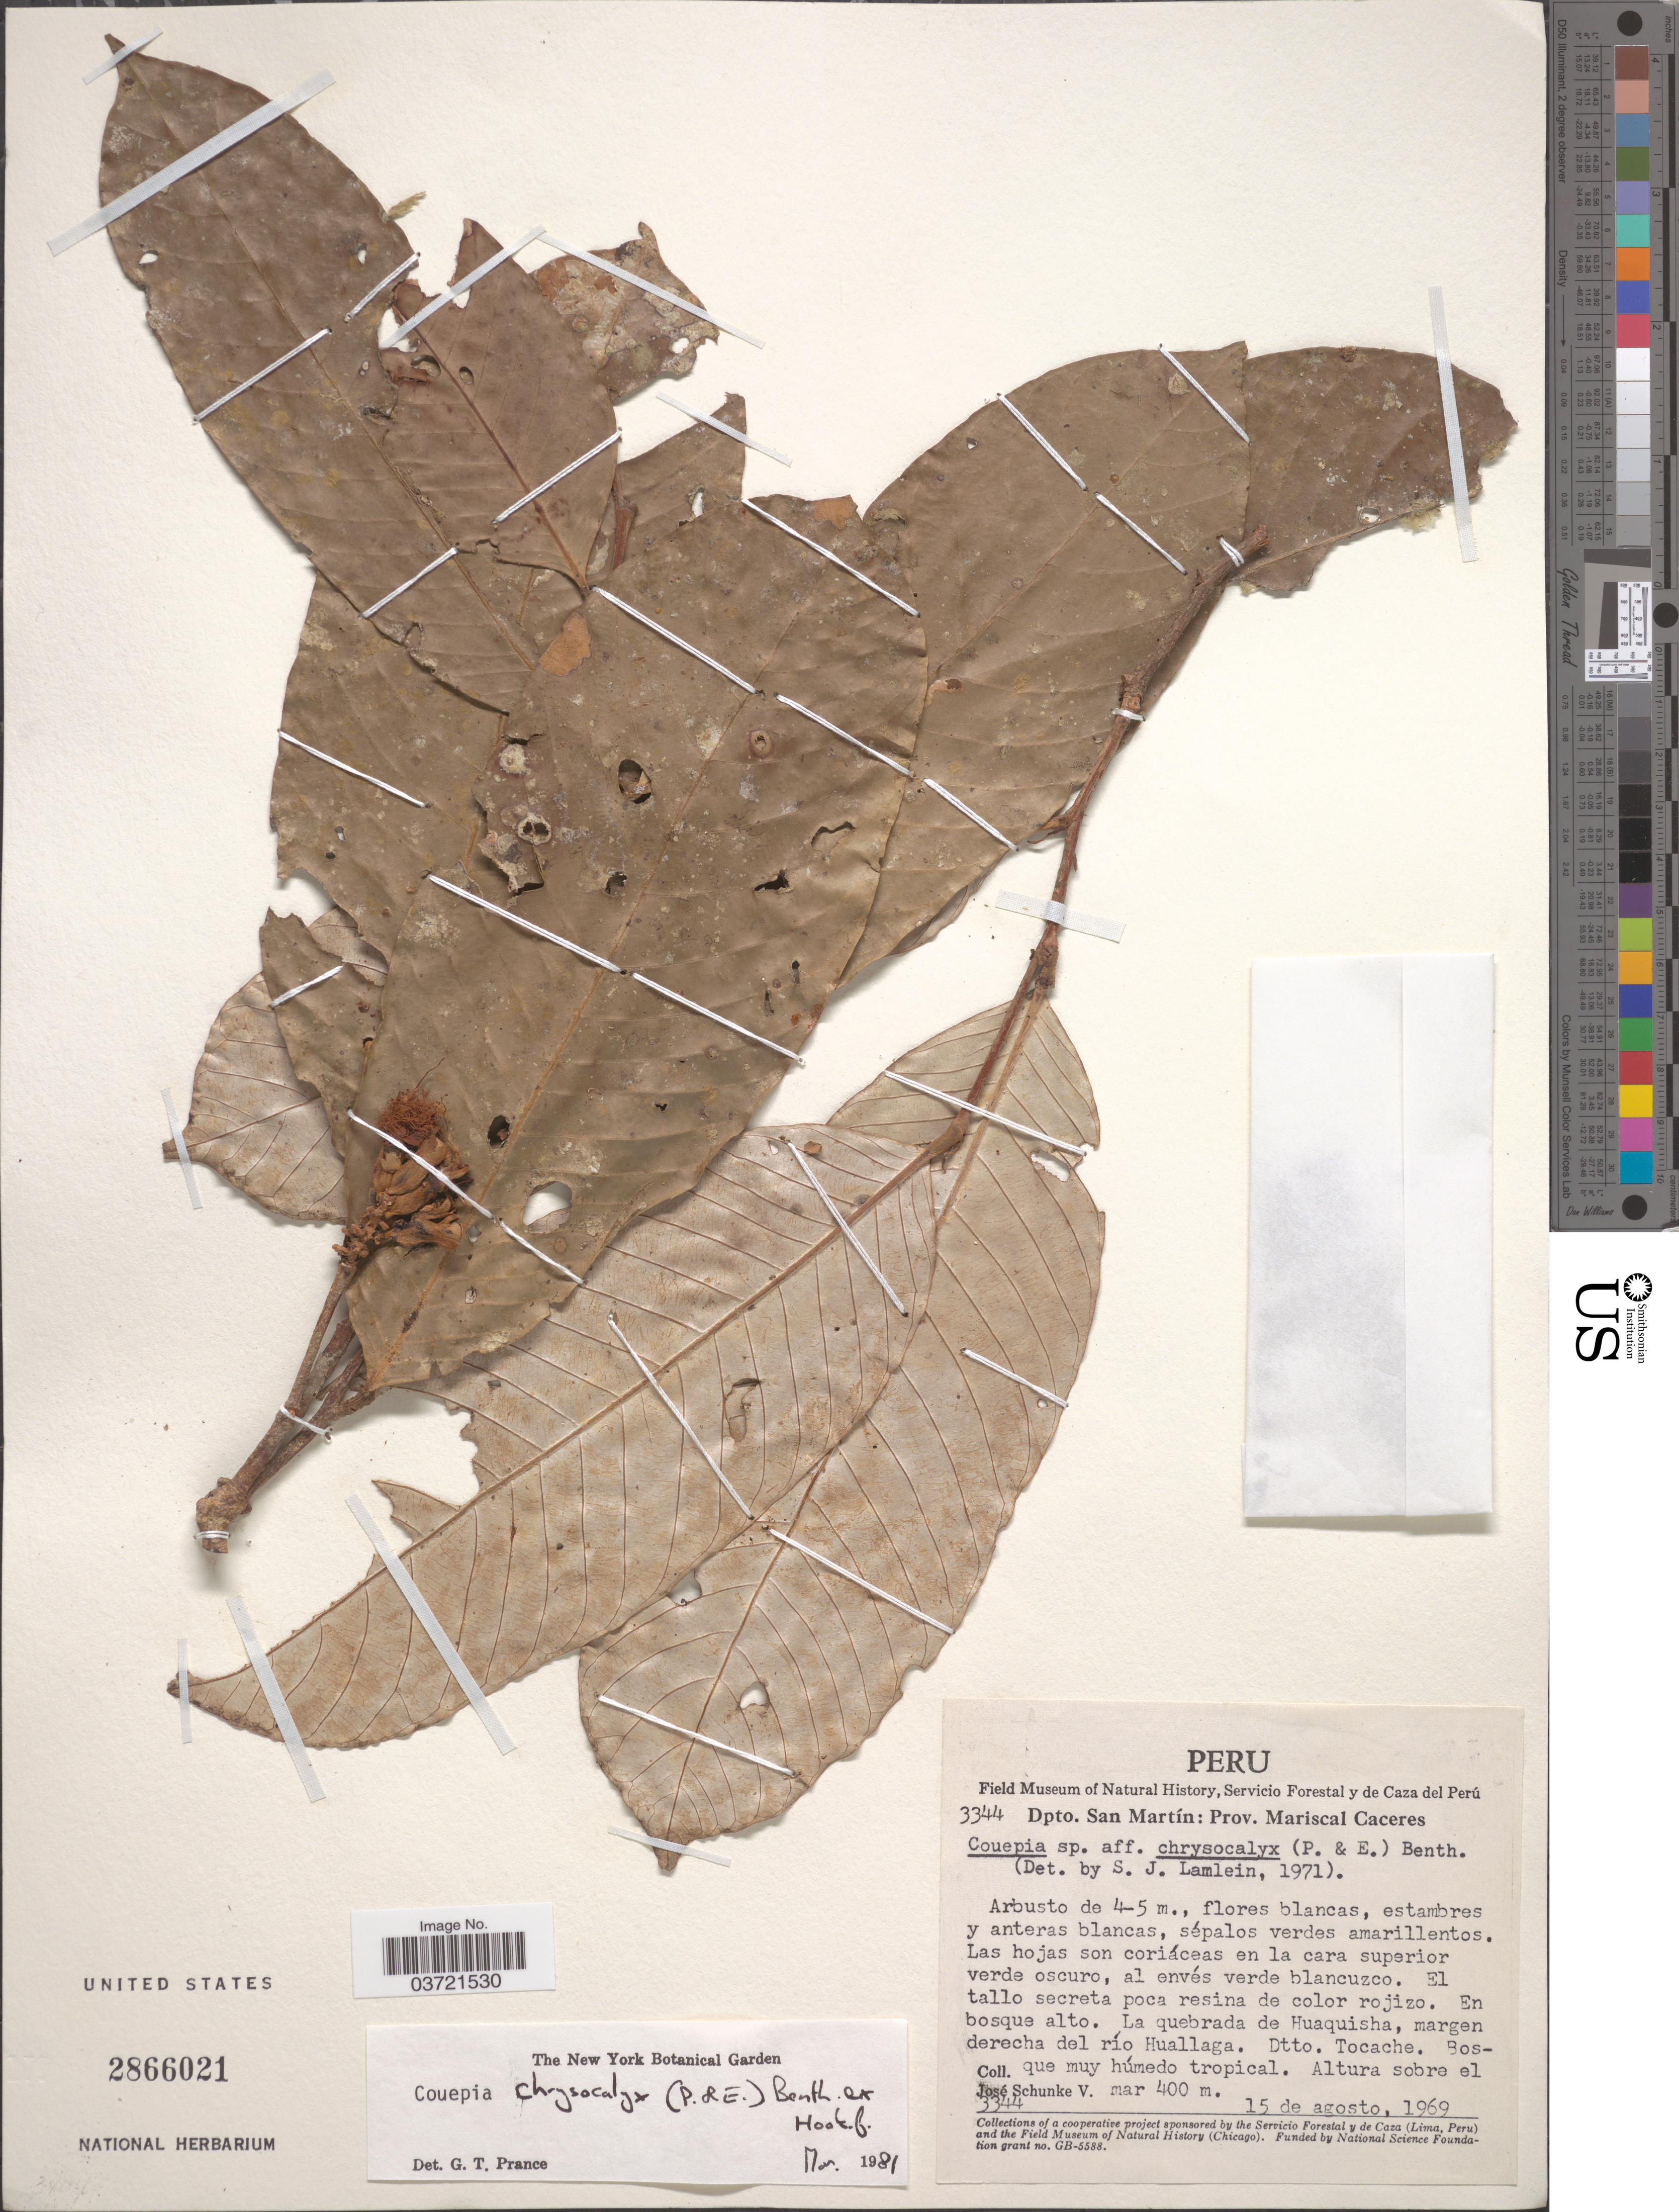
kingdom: Plantae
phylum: Tracheophyta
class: Magnoliopsida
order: Malpighiales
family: Chrysobalanaceae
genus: Couepia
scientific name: Couepia chrysocalyx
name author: (Poepp. & Endl.) Benth.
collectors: J. Schunke Vigo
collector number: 3344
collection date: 1969-08-15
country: Peru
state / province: San Martín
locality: Dpto. San Martín: Prov. Mariscal Caceres. La quebrada de Huaquisha, margen derecha del río Huallaga. Dtto. Tocache.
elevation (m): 400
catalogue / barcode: US 2866021